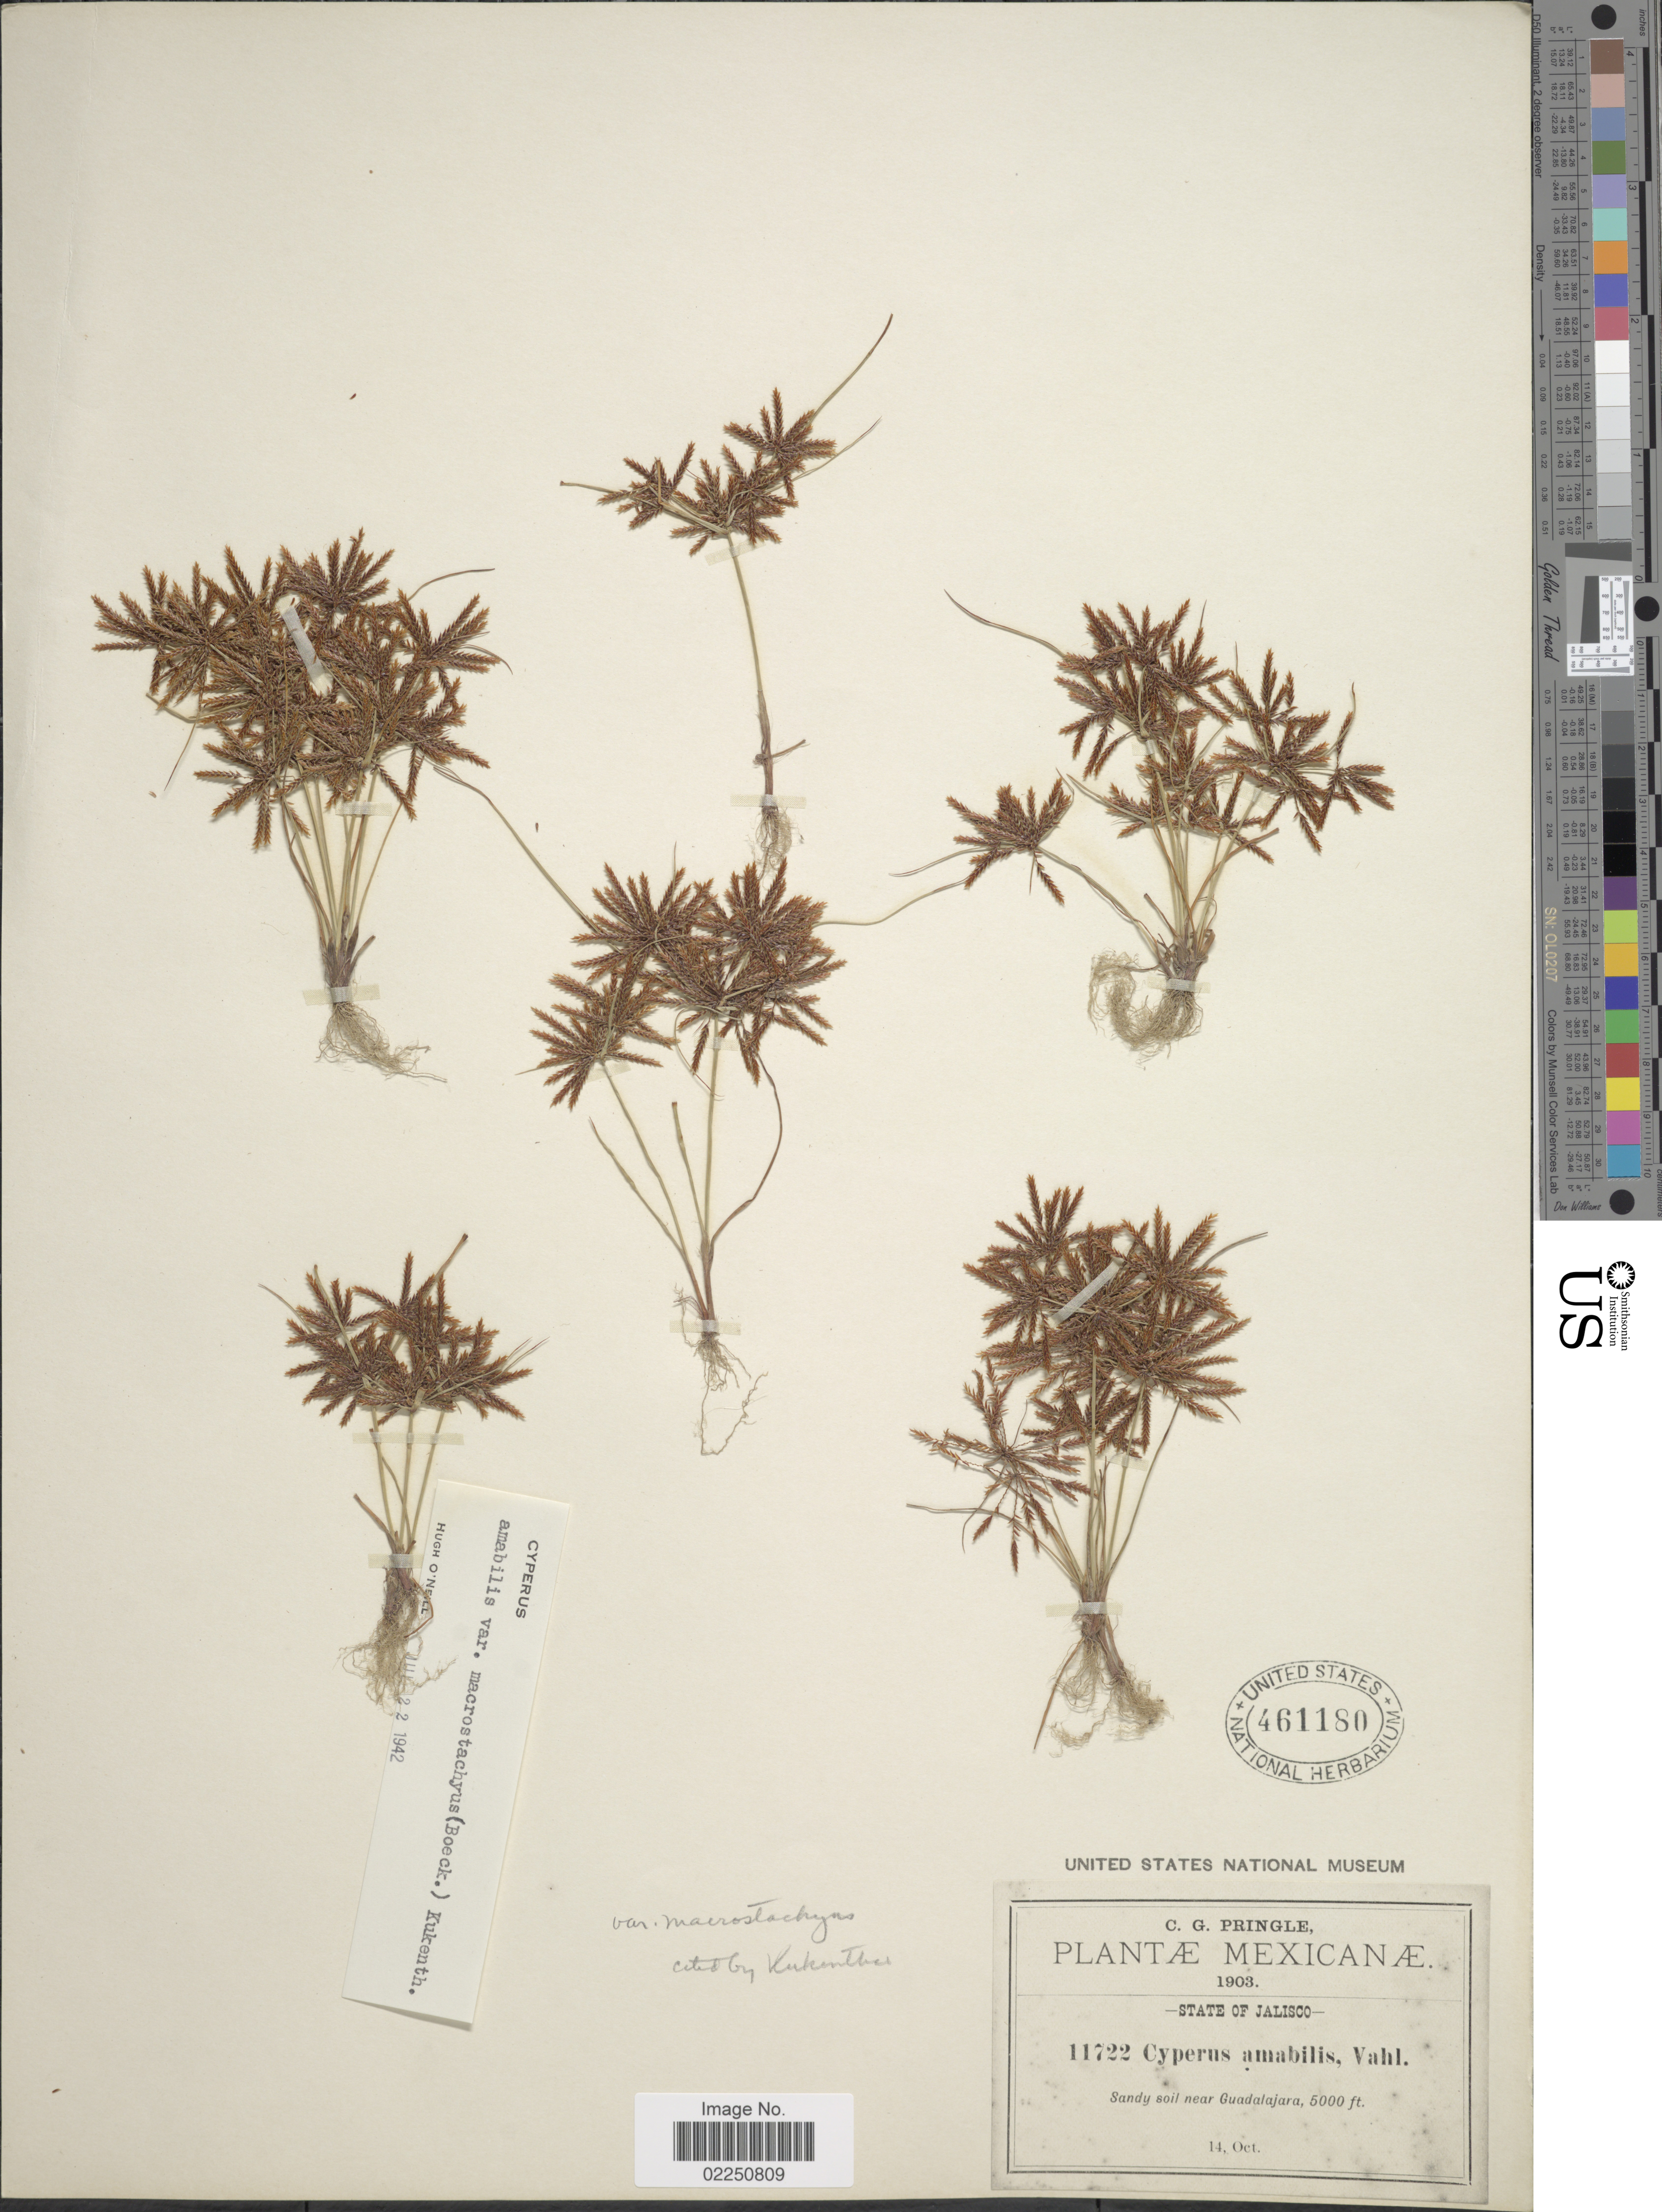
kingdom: Plantae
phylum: Tracheophyta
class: Liliopsida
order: Poales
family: Cyperaceae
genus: Cyperus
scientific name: Cyperus amabilis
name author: Vahl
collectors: C. G. Pringle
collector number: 11722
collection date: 1903-10-14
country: Mexico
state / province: Jalisco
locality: Sandy soil near Guadalajara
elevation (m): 1524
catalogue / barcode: US 461180